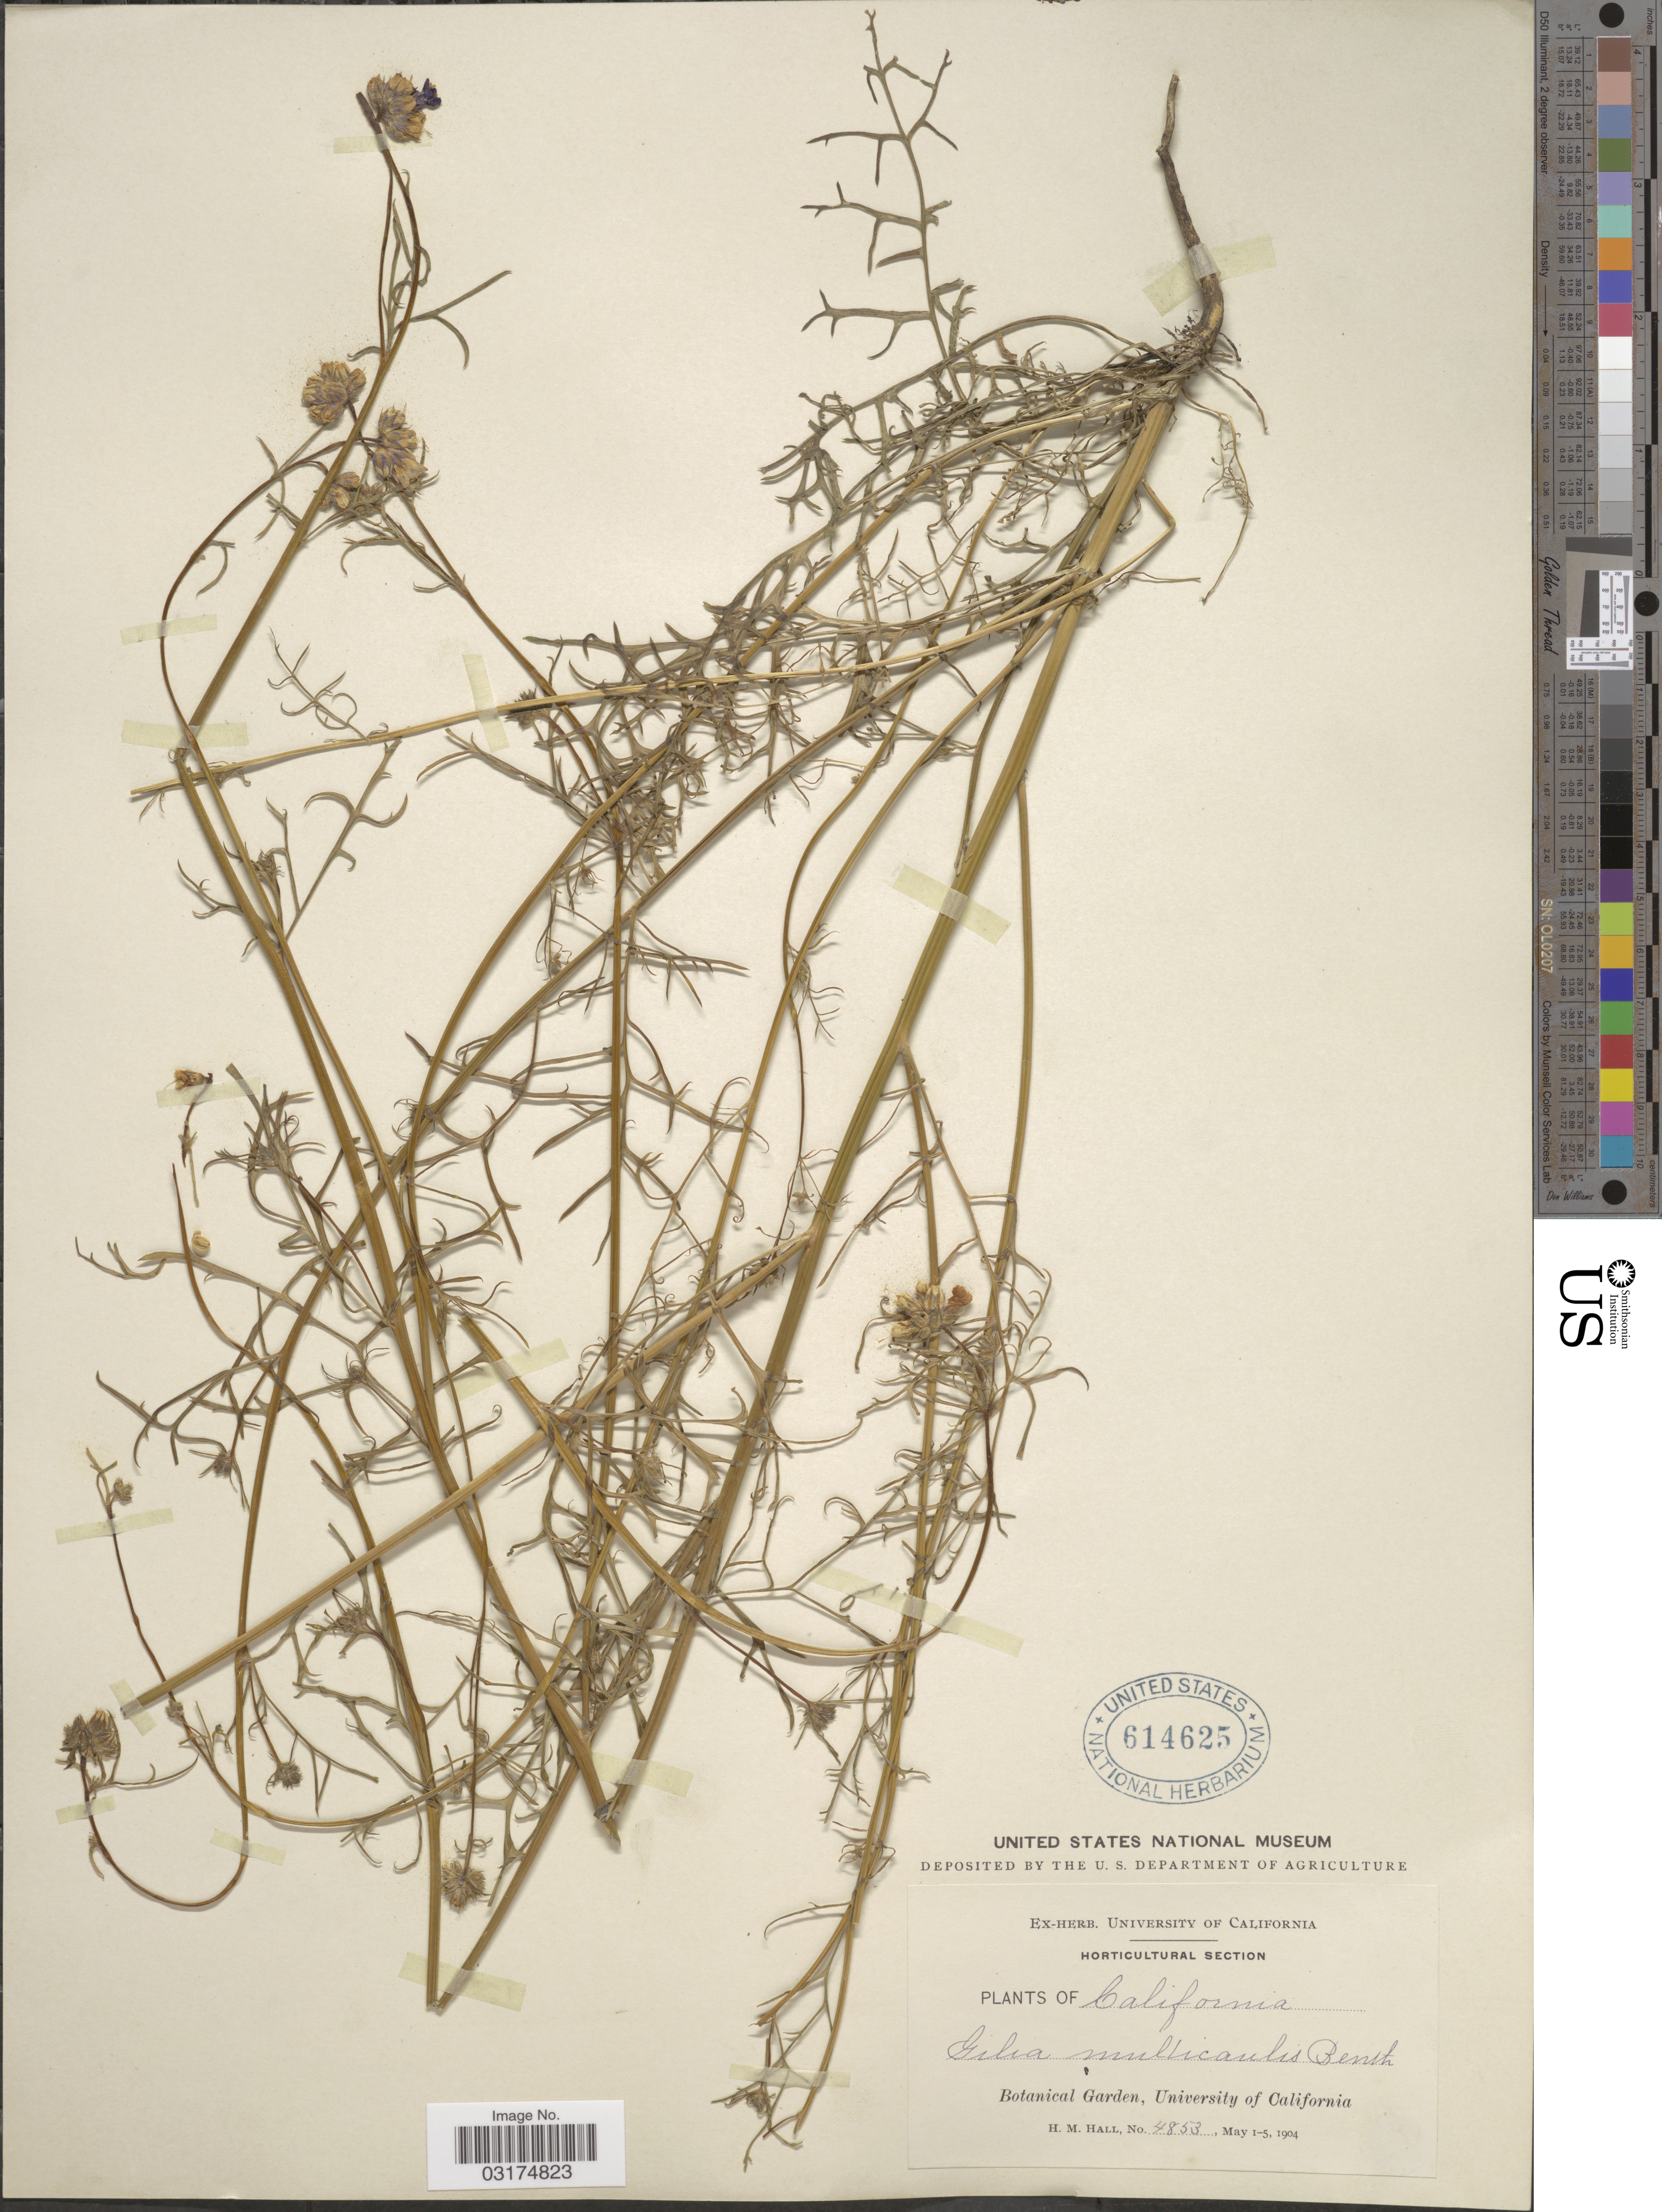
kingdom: Plantae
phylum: Tracheophyta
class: Magnoliopsida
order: Ericales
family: Polemoniaceae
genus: Gilia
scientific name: Gilia achilleifolia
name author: Benth.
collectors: H. M. Hall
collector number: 4853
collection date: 1904-05-01/1904-05-05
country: United States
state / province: California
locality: Botanical Garden, University of California.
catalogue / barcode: US 614625